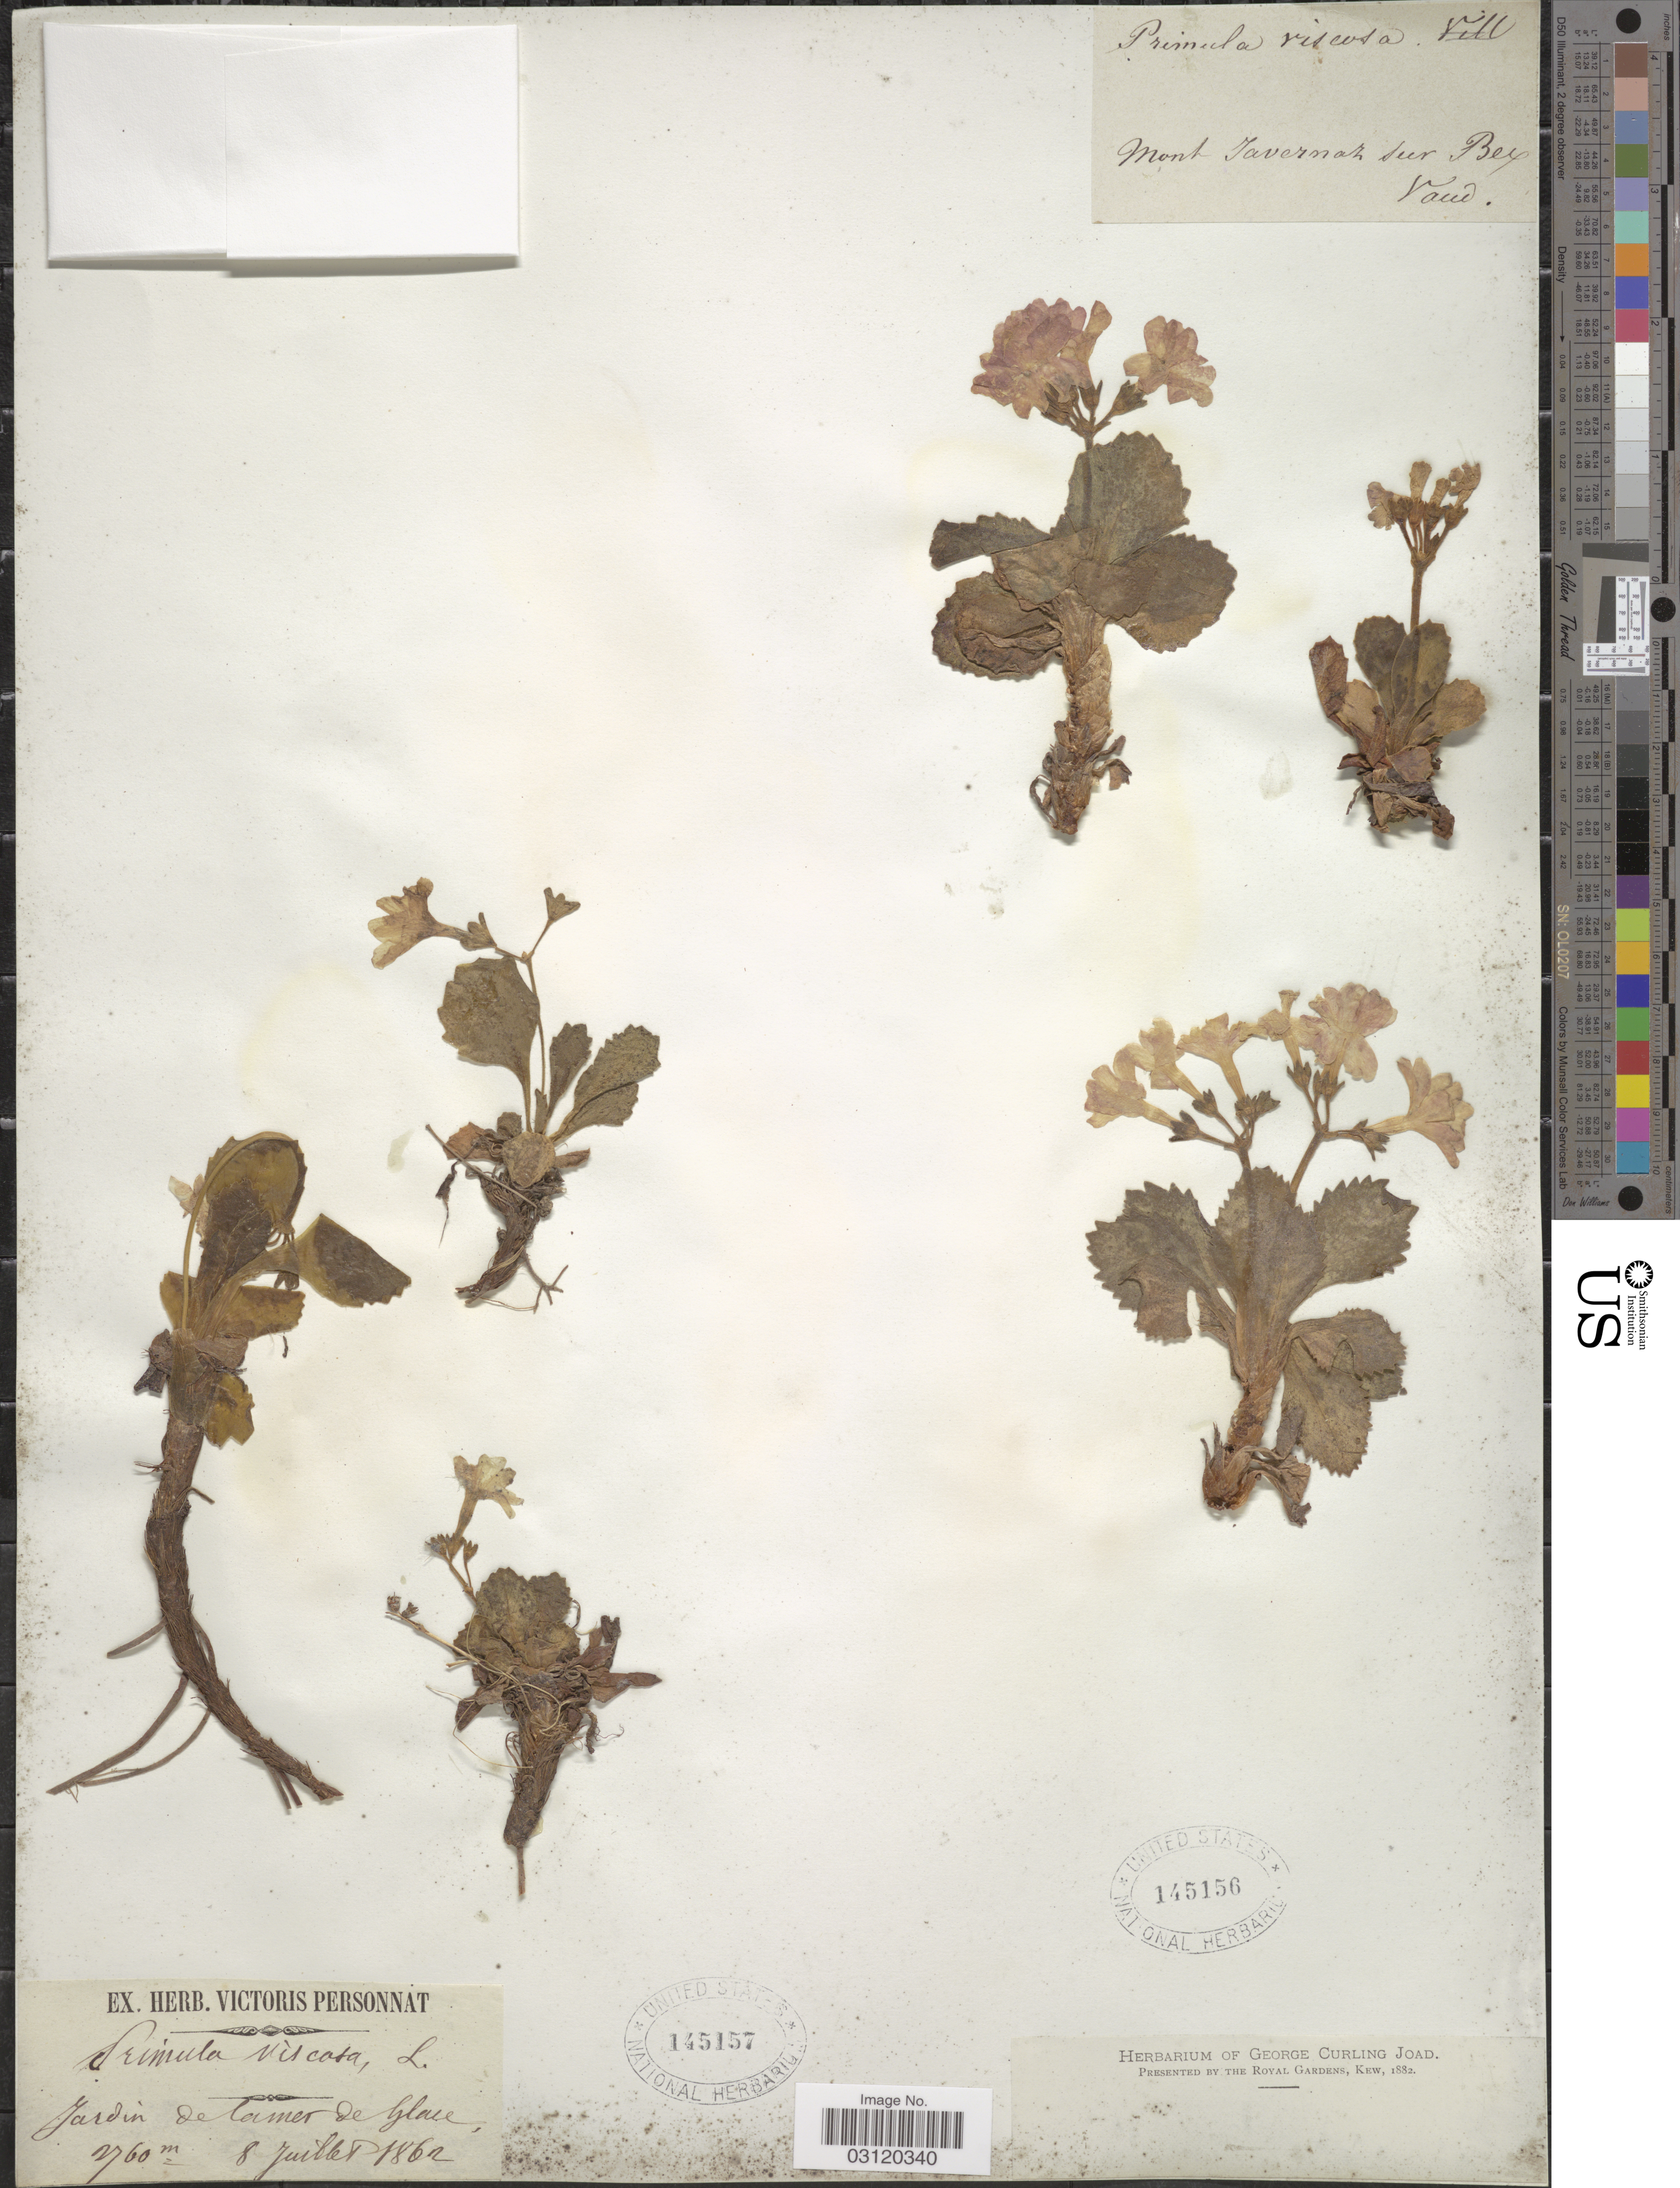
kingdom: Plantae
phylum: Tracheophyta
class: Magnoliopsida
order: Ericales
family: Primulaceae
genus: Primula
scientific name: Primula viscosa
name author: Vill.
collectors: ex herb. George Curling Joad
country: Switzerland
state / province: Vaud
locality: Mont Javernath deer Bex.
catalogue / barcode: US 145156